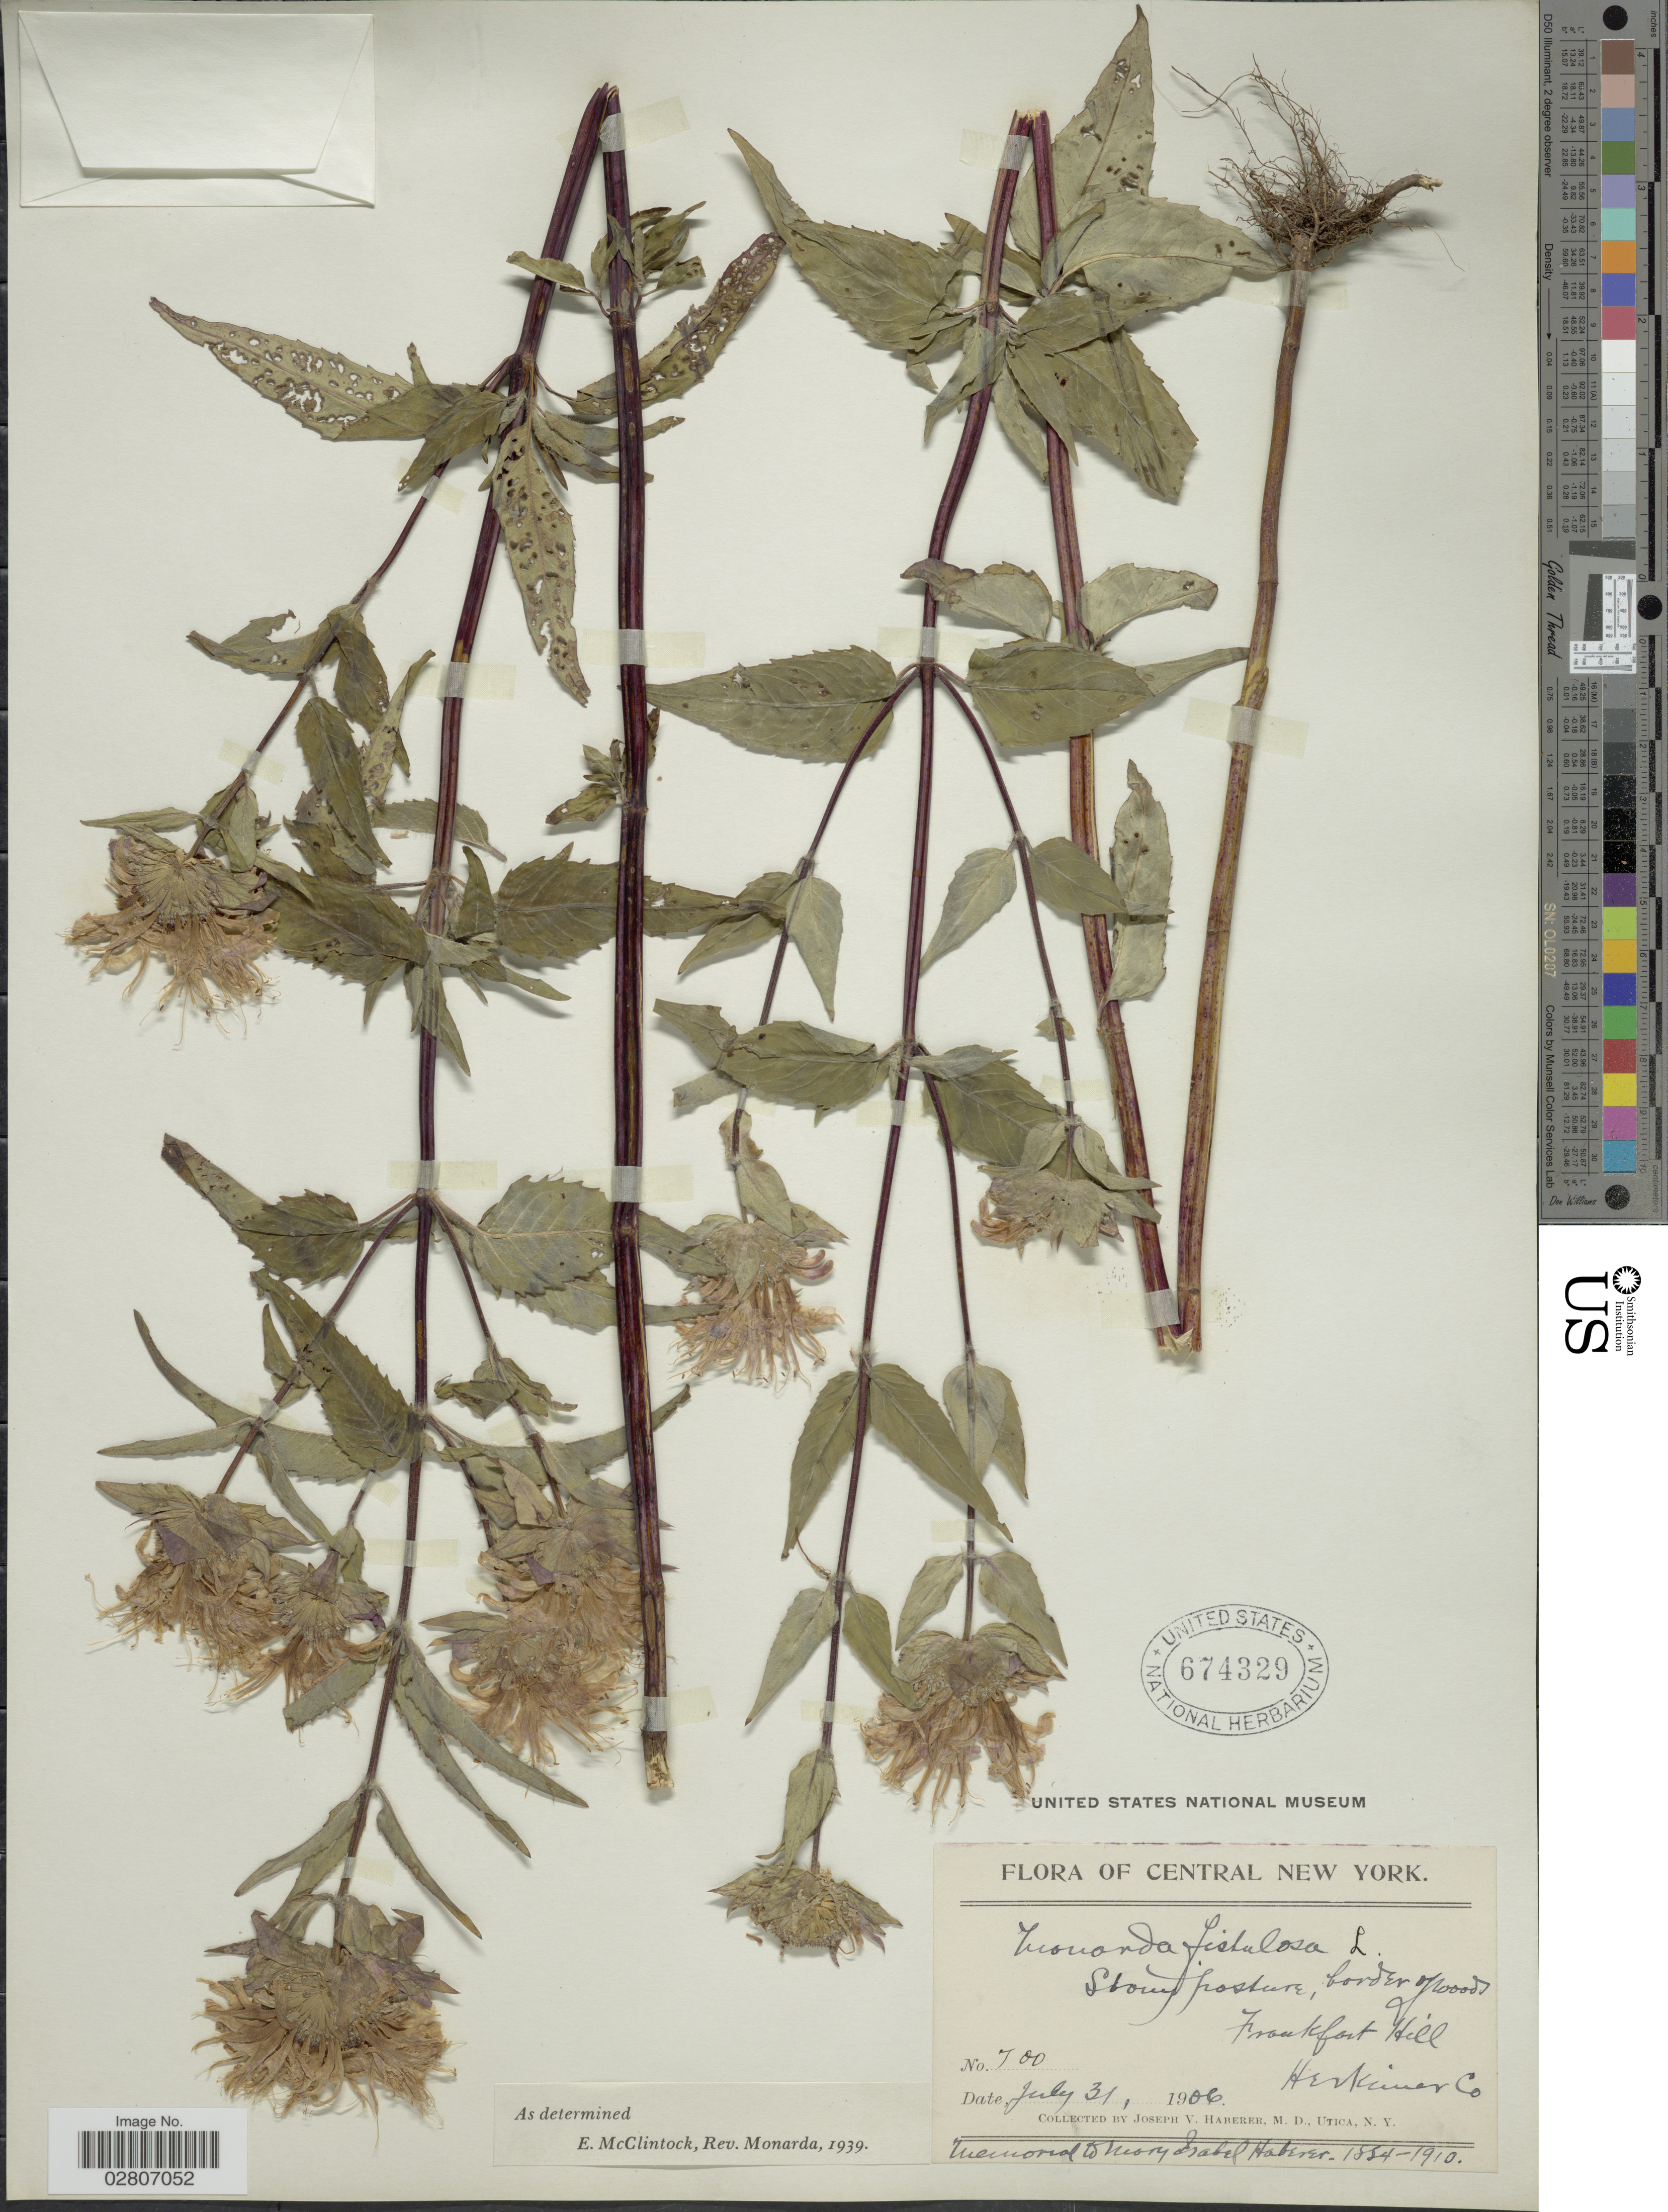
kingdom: Plantae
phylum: Tracheophyta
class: Magnoliopsida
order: Lamiales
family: Lamiaceae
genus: Monarda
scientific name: Monarda fistulosa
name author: L.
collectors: J. V. Haberer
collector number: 700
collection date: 1906-07-31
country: United States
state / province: New York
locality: Central New York. Stony pasture, border of woods. Frankfort Hill. Herkimer Co.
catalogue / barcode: US 674329